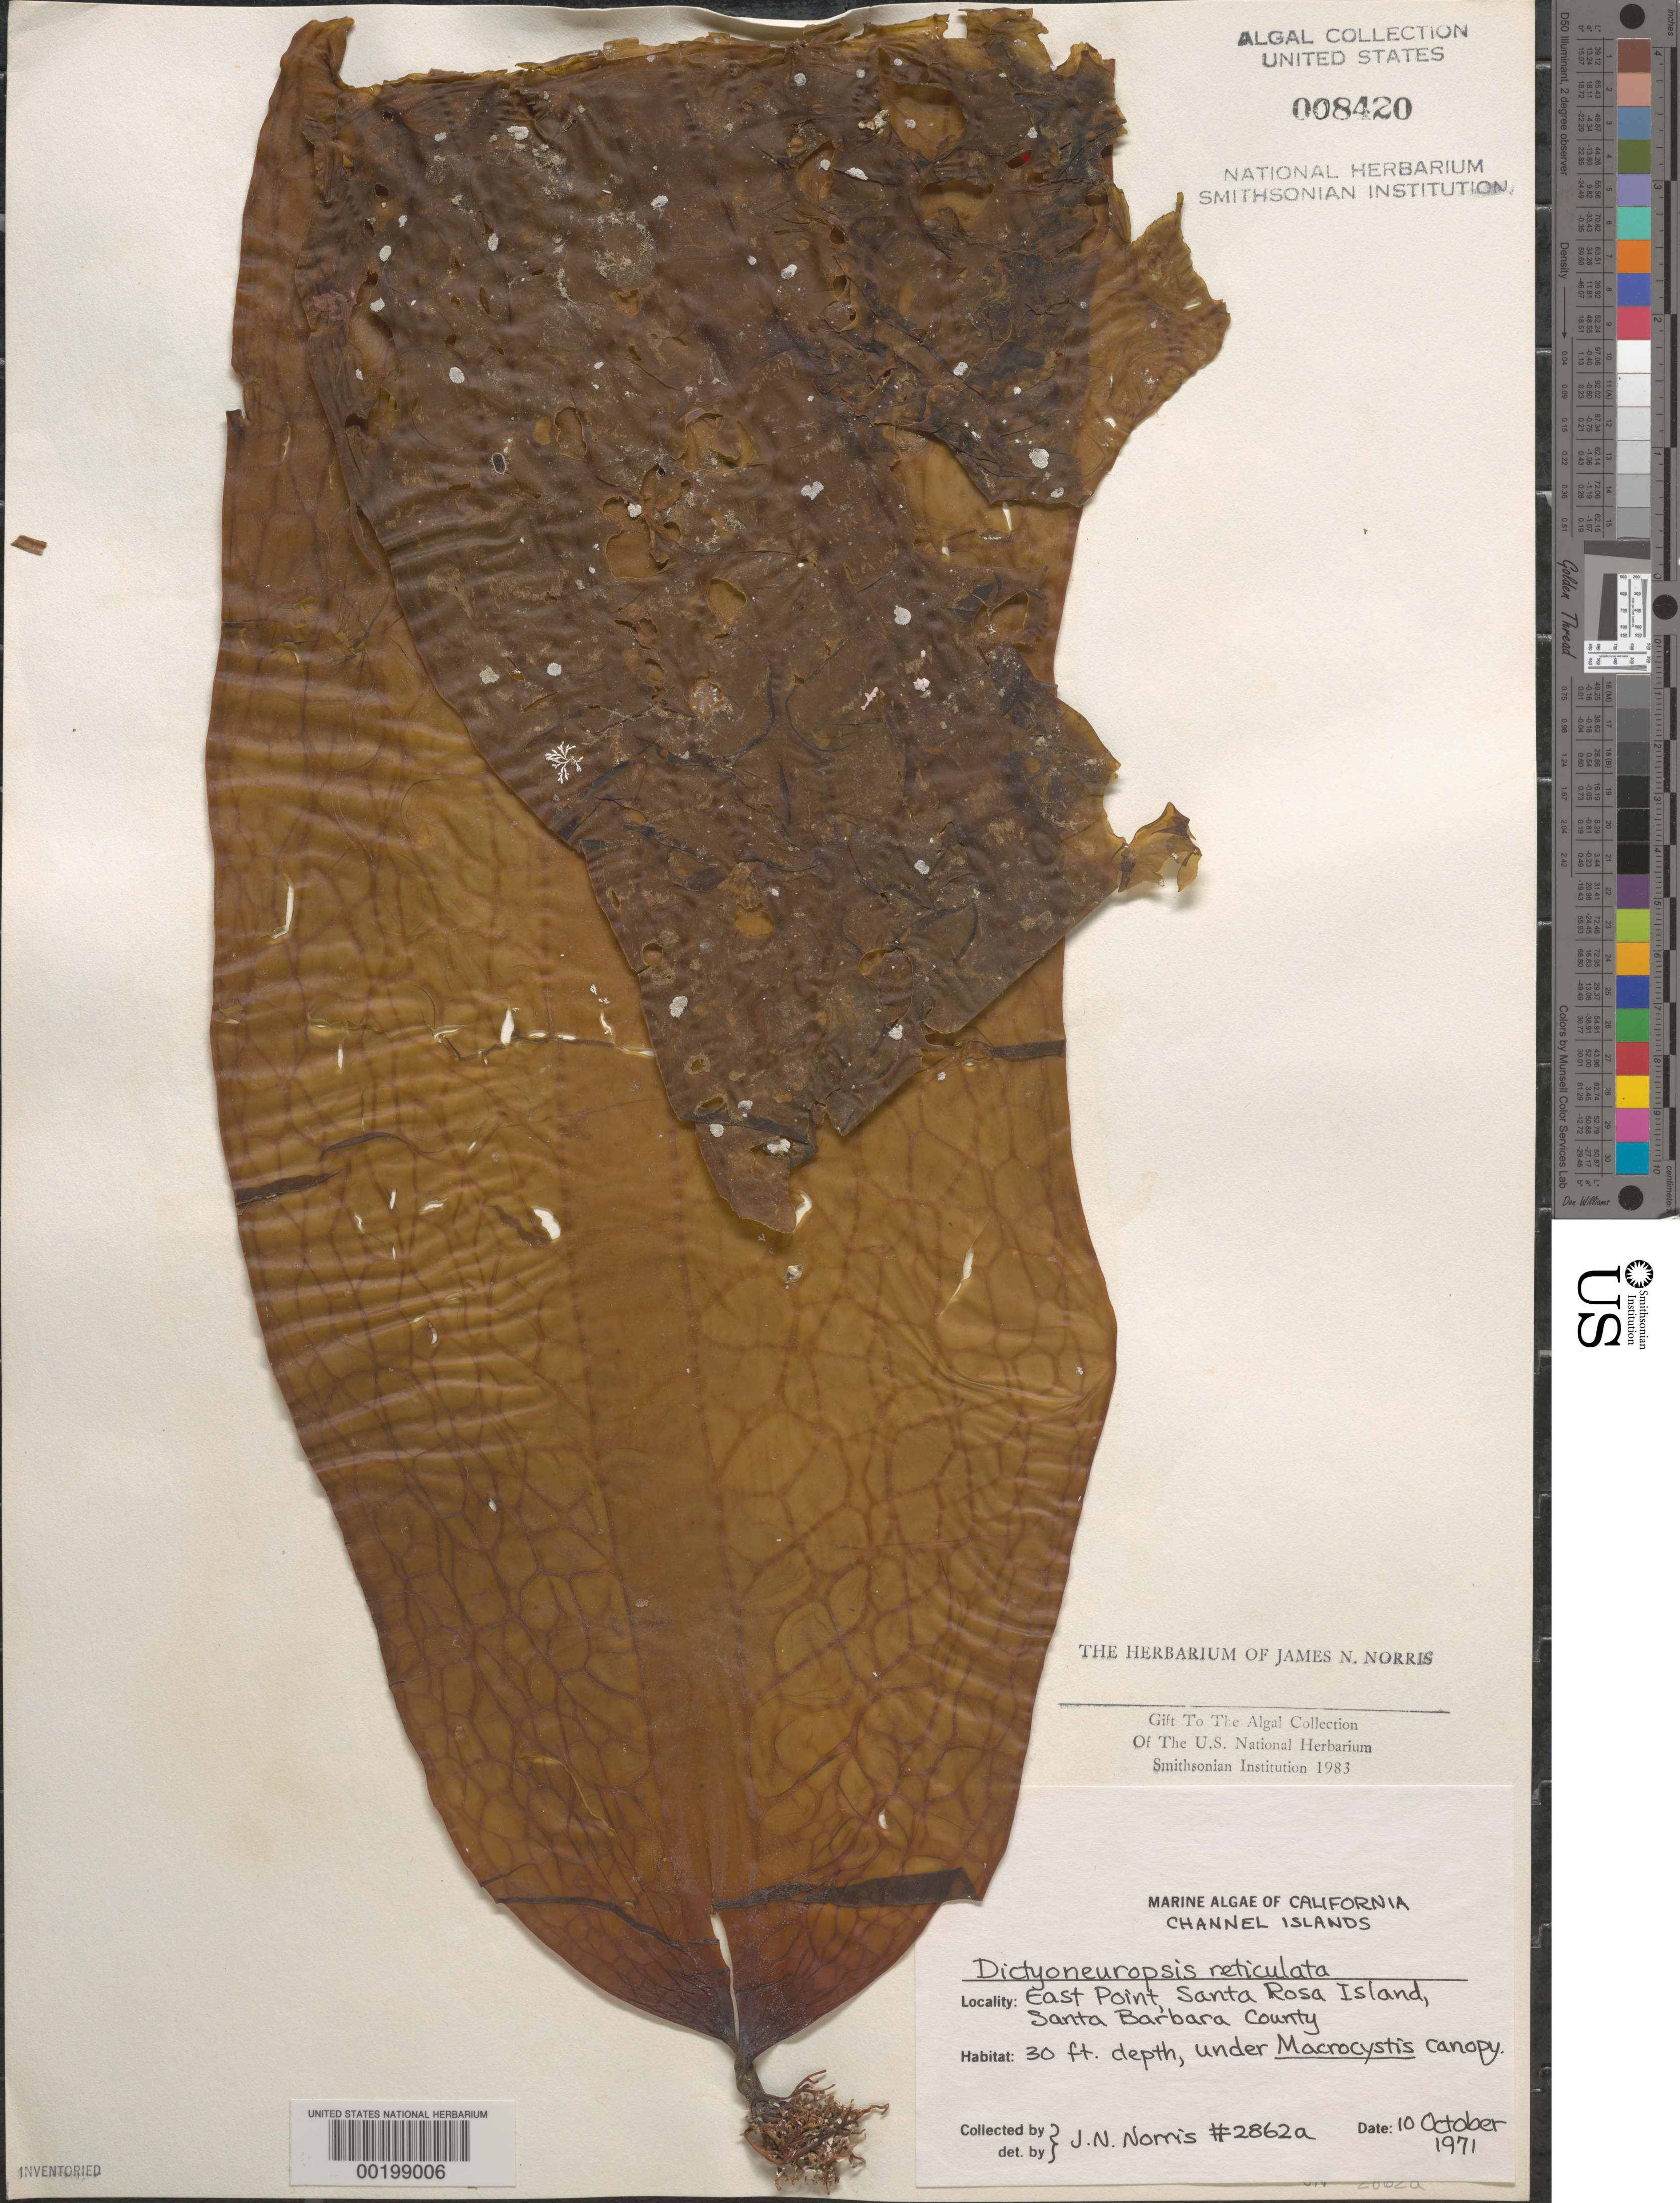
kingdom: Chromista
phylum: Ochrophyta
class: Phaeophyceae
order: Laminariales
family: Costariaceae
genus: Dictyoneurum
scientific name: Dictyoneurum reticulatum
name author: (D.A. Saunders) P.C. Silva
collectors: J. N. Norris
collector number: JN-2862a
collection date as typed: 10 Oct 1971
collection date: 1971-10-10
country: United States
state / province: California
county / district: Santa Barbara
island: Santa Rosa Island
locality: East Point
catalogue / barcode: US 8420